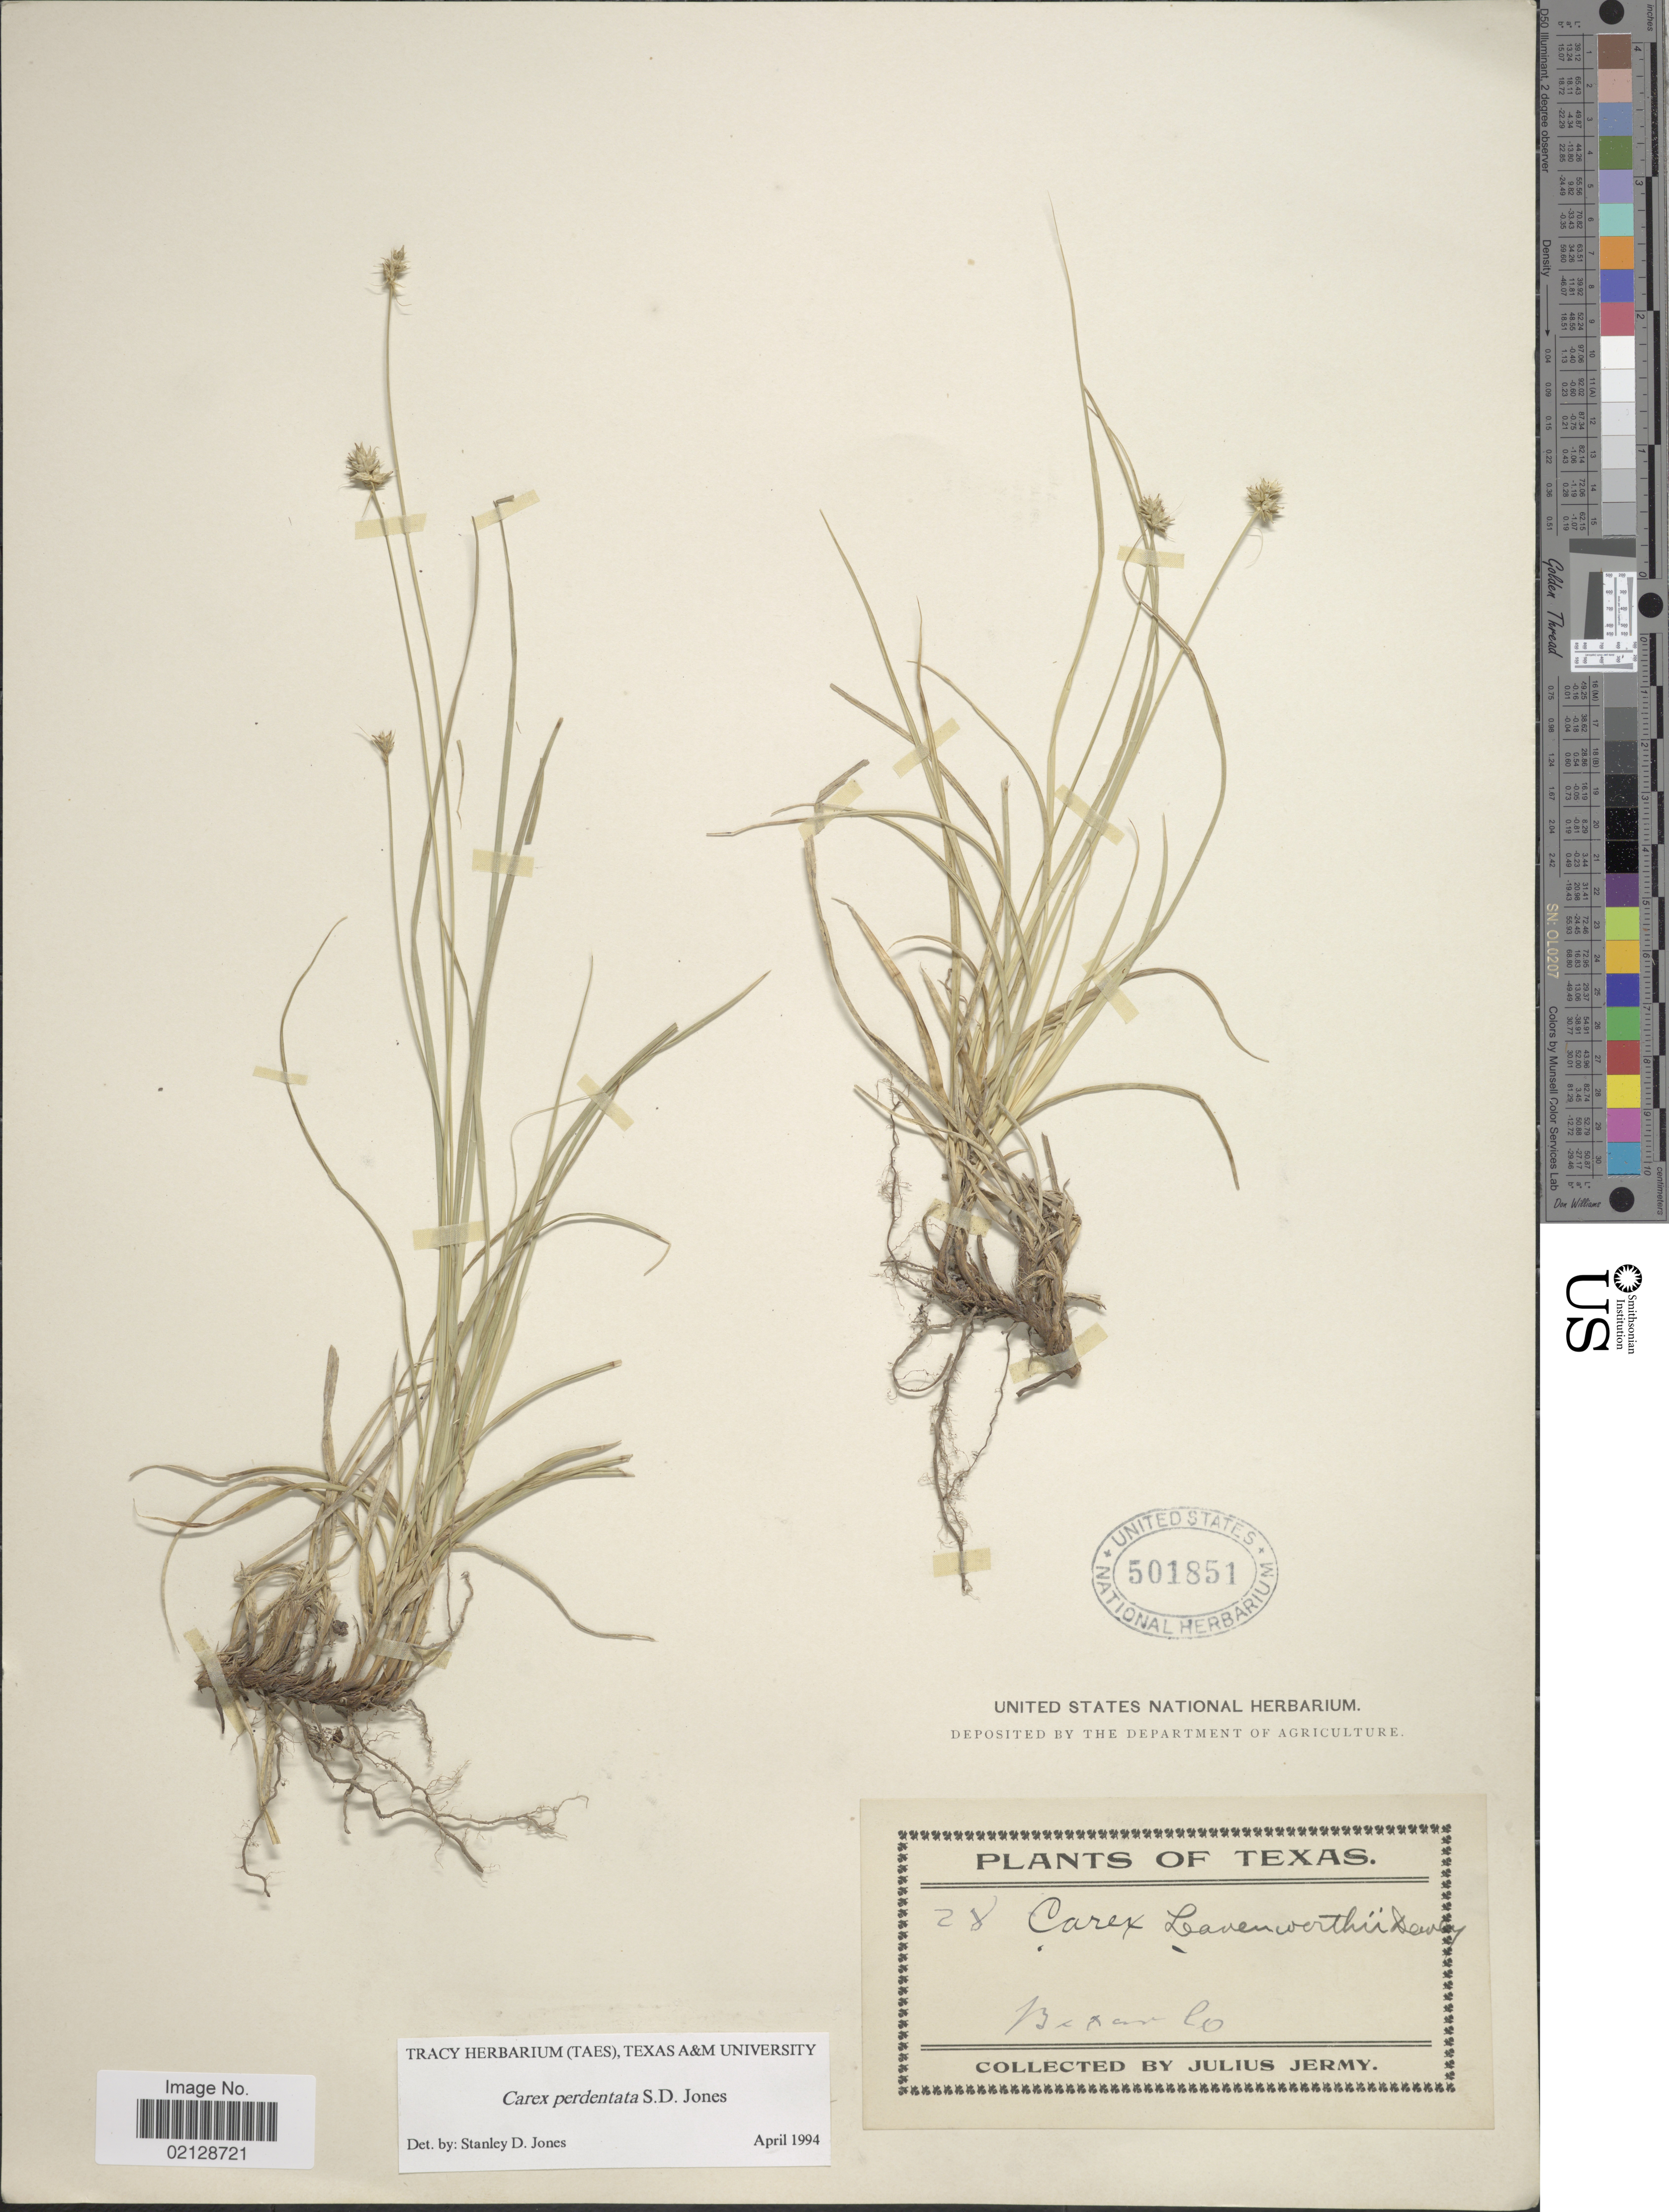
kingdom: Plantae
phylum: Tracheophyta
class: Liliopsida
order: Poales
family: Cyperaceae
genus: Carex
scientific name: Carex perdentata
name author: S.D. Jones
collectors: J. Jermy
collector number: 28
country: United States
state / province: Texas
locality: Bexar Co.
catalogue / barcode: US 501851